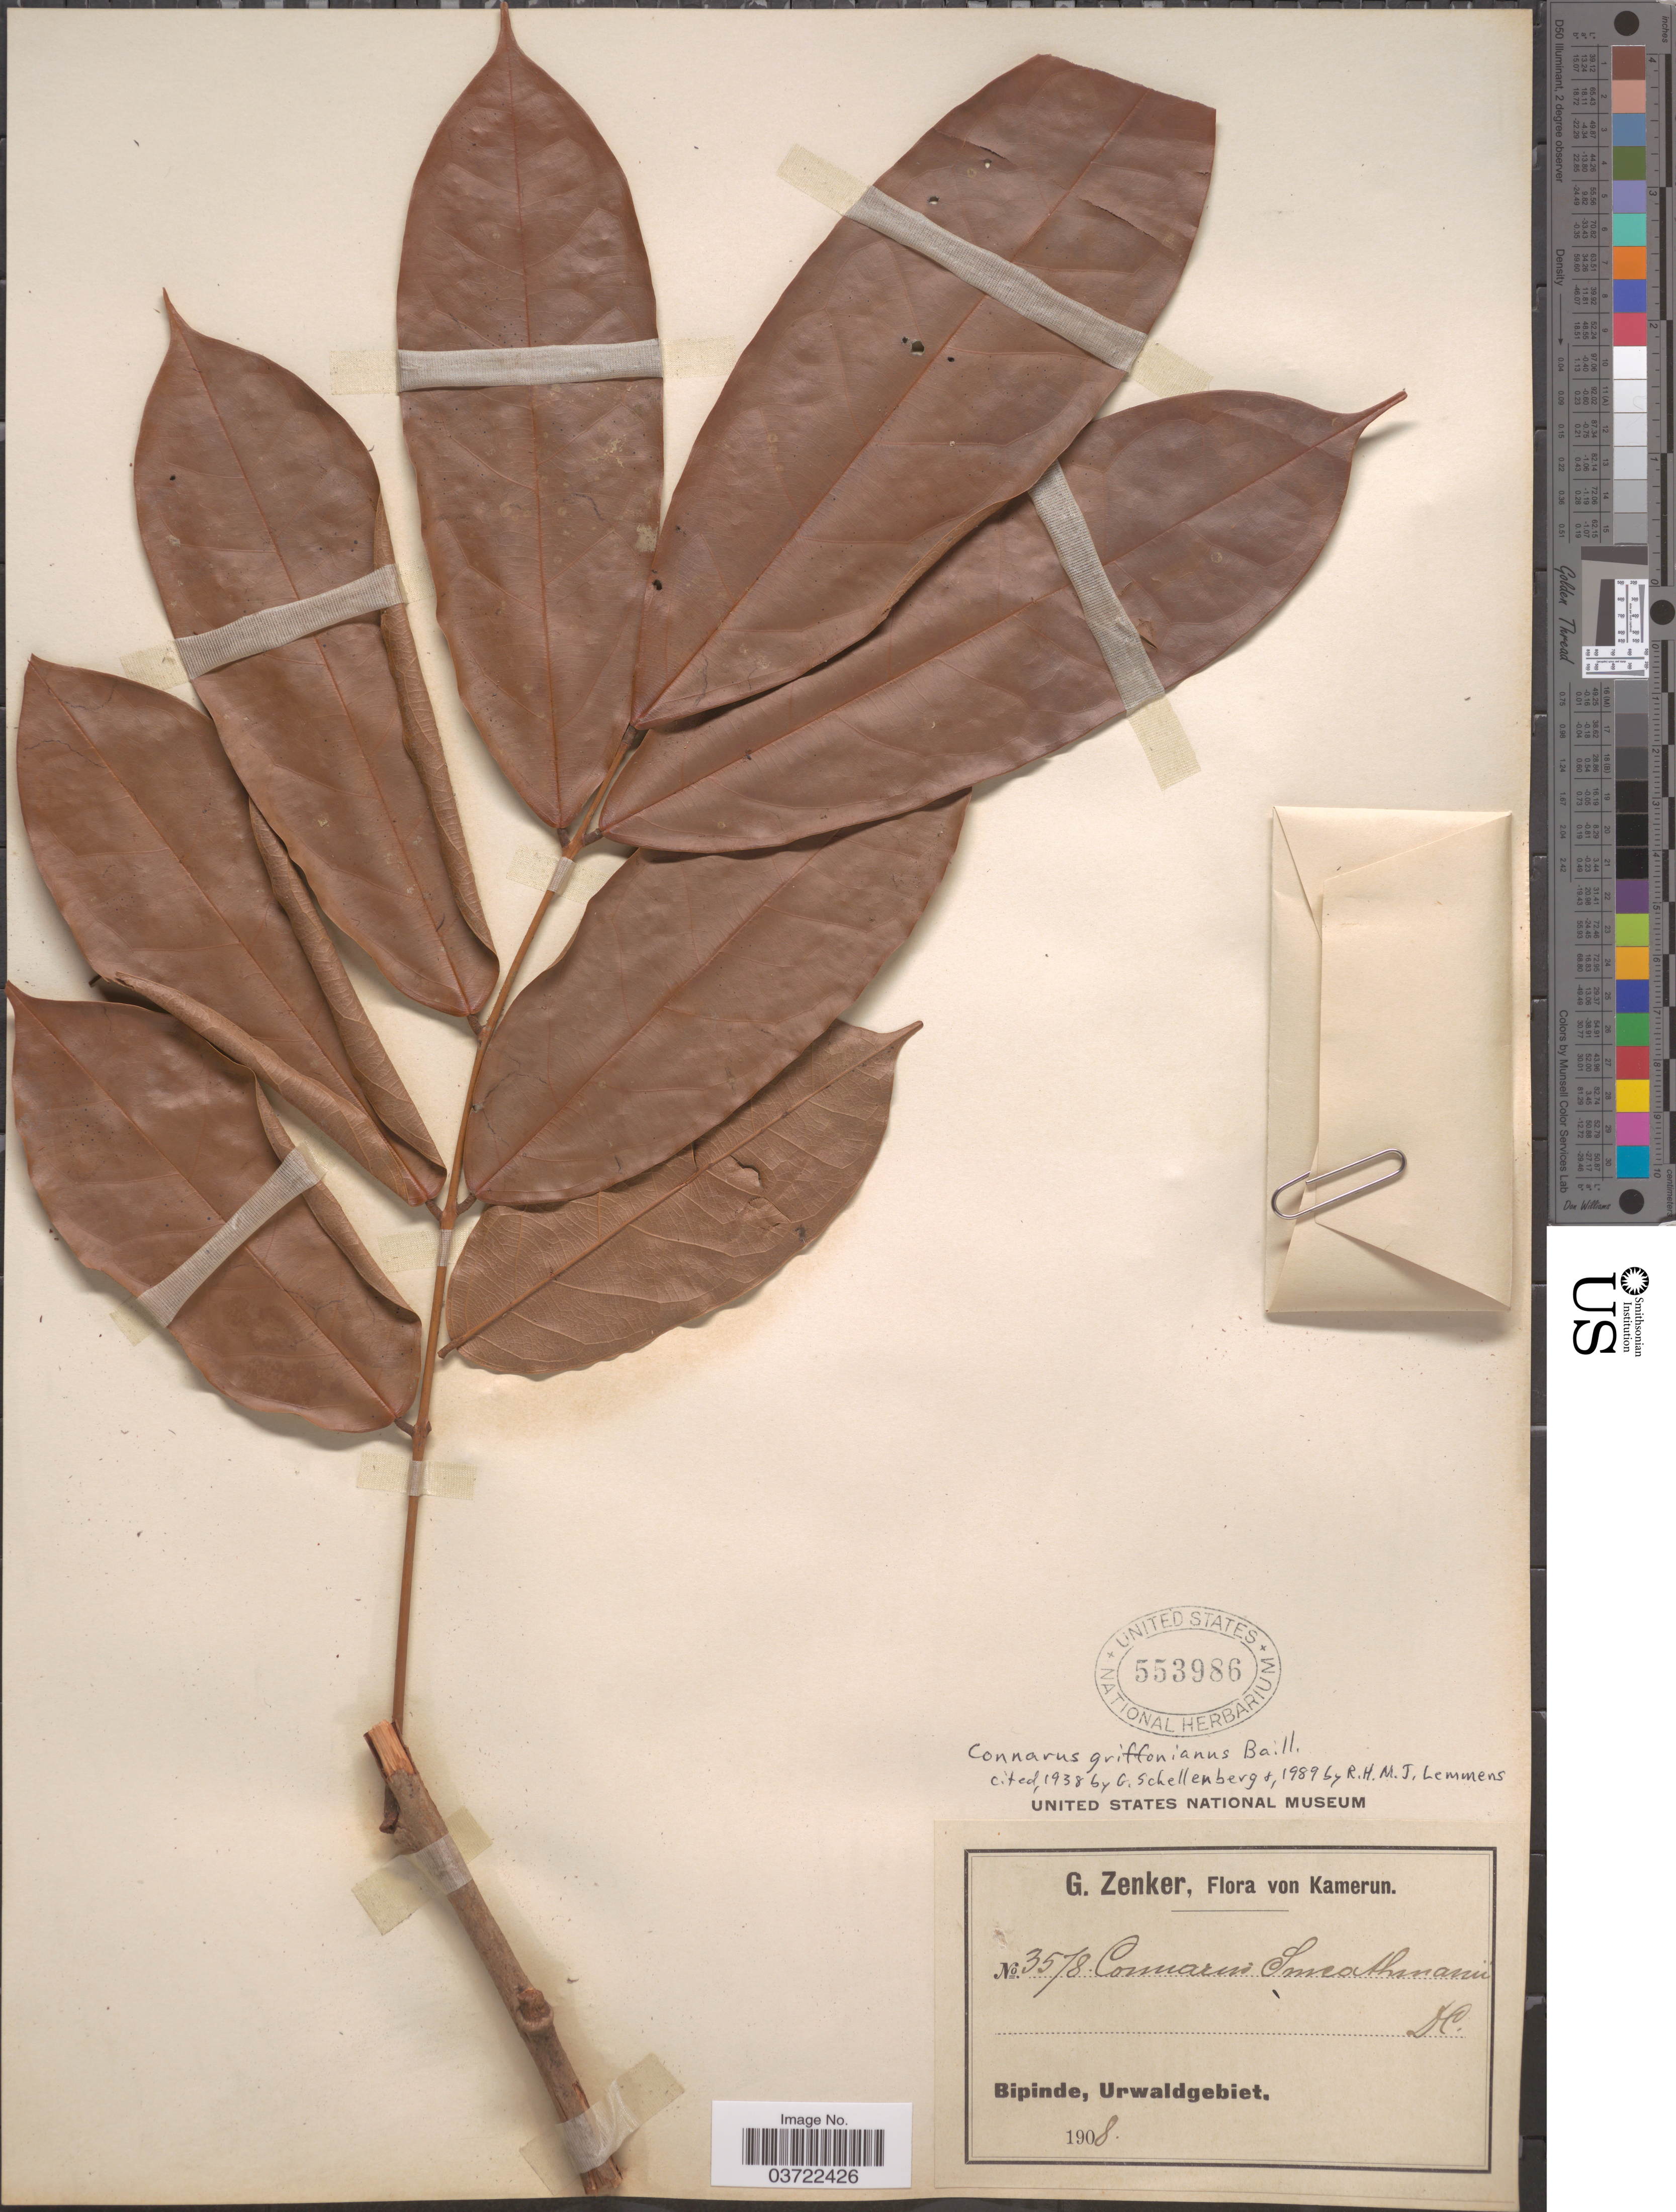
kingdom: Plantae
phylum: Tracheophyta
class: Magnoliopsida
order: Oxalidales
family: Connaraceae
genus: Connarus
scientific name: Connarus griffonianus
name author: Baill.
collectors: G. A. Zenker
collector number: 3578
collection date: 1908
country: Cameroon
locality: Bipinde, Urwaldgebiet.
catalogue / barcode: US 553986